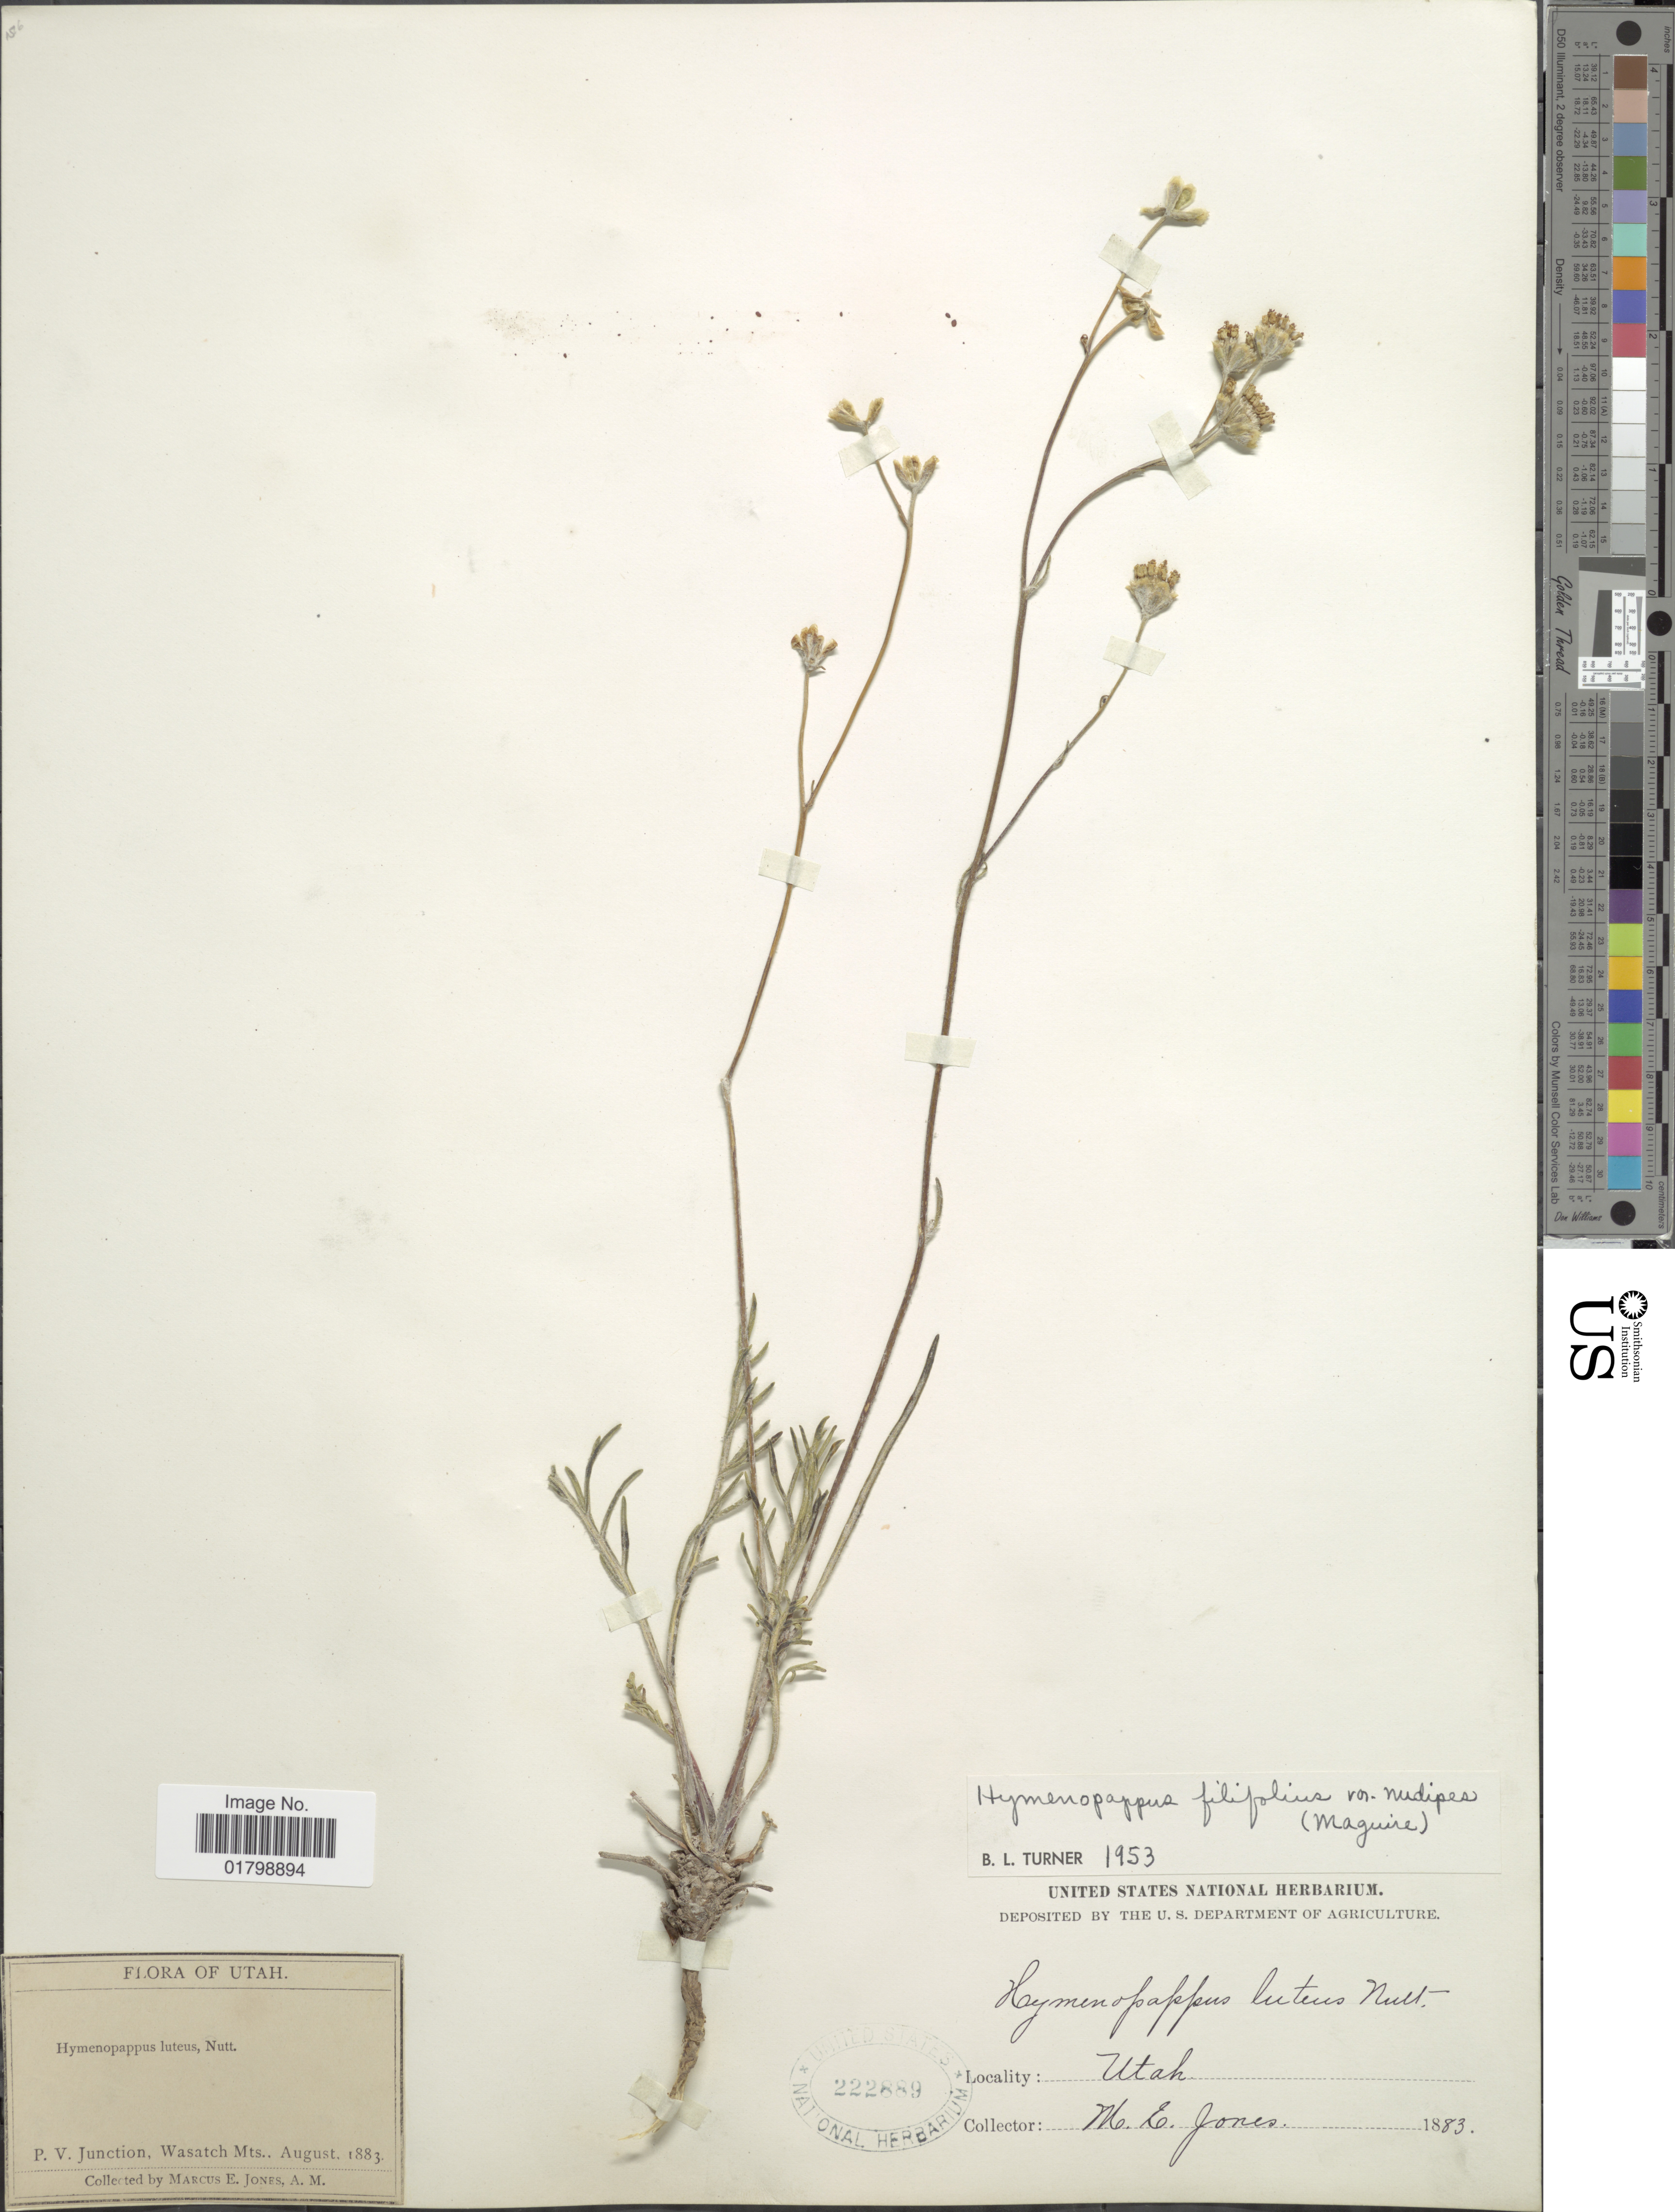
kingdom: Plantae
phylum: Tracheophyta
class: Magnoliopsida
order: Asterales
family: Asteraceae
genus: Hymenopappus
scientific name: Hymenopappus filifolius var. nudipes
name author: (Maguire) B.L. Turner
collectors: M. E. Jones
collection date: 1883-08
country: United States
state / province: Utah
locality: P.V. Junction, Wasatch Mts.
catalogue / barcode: US 222889